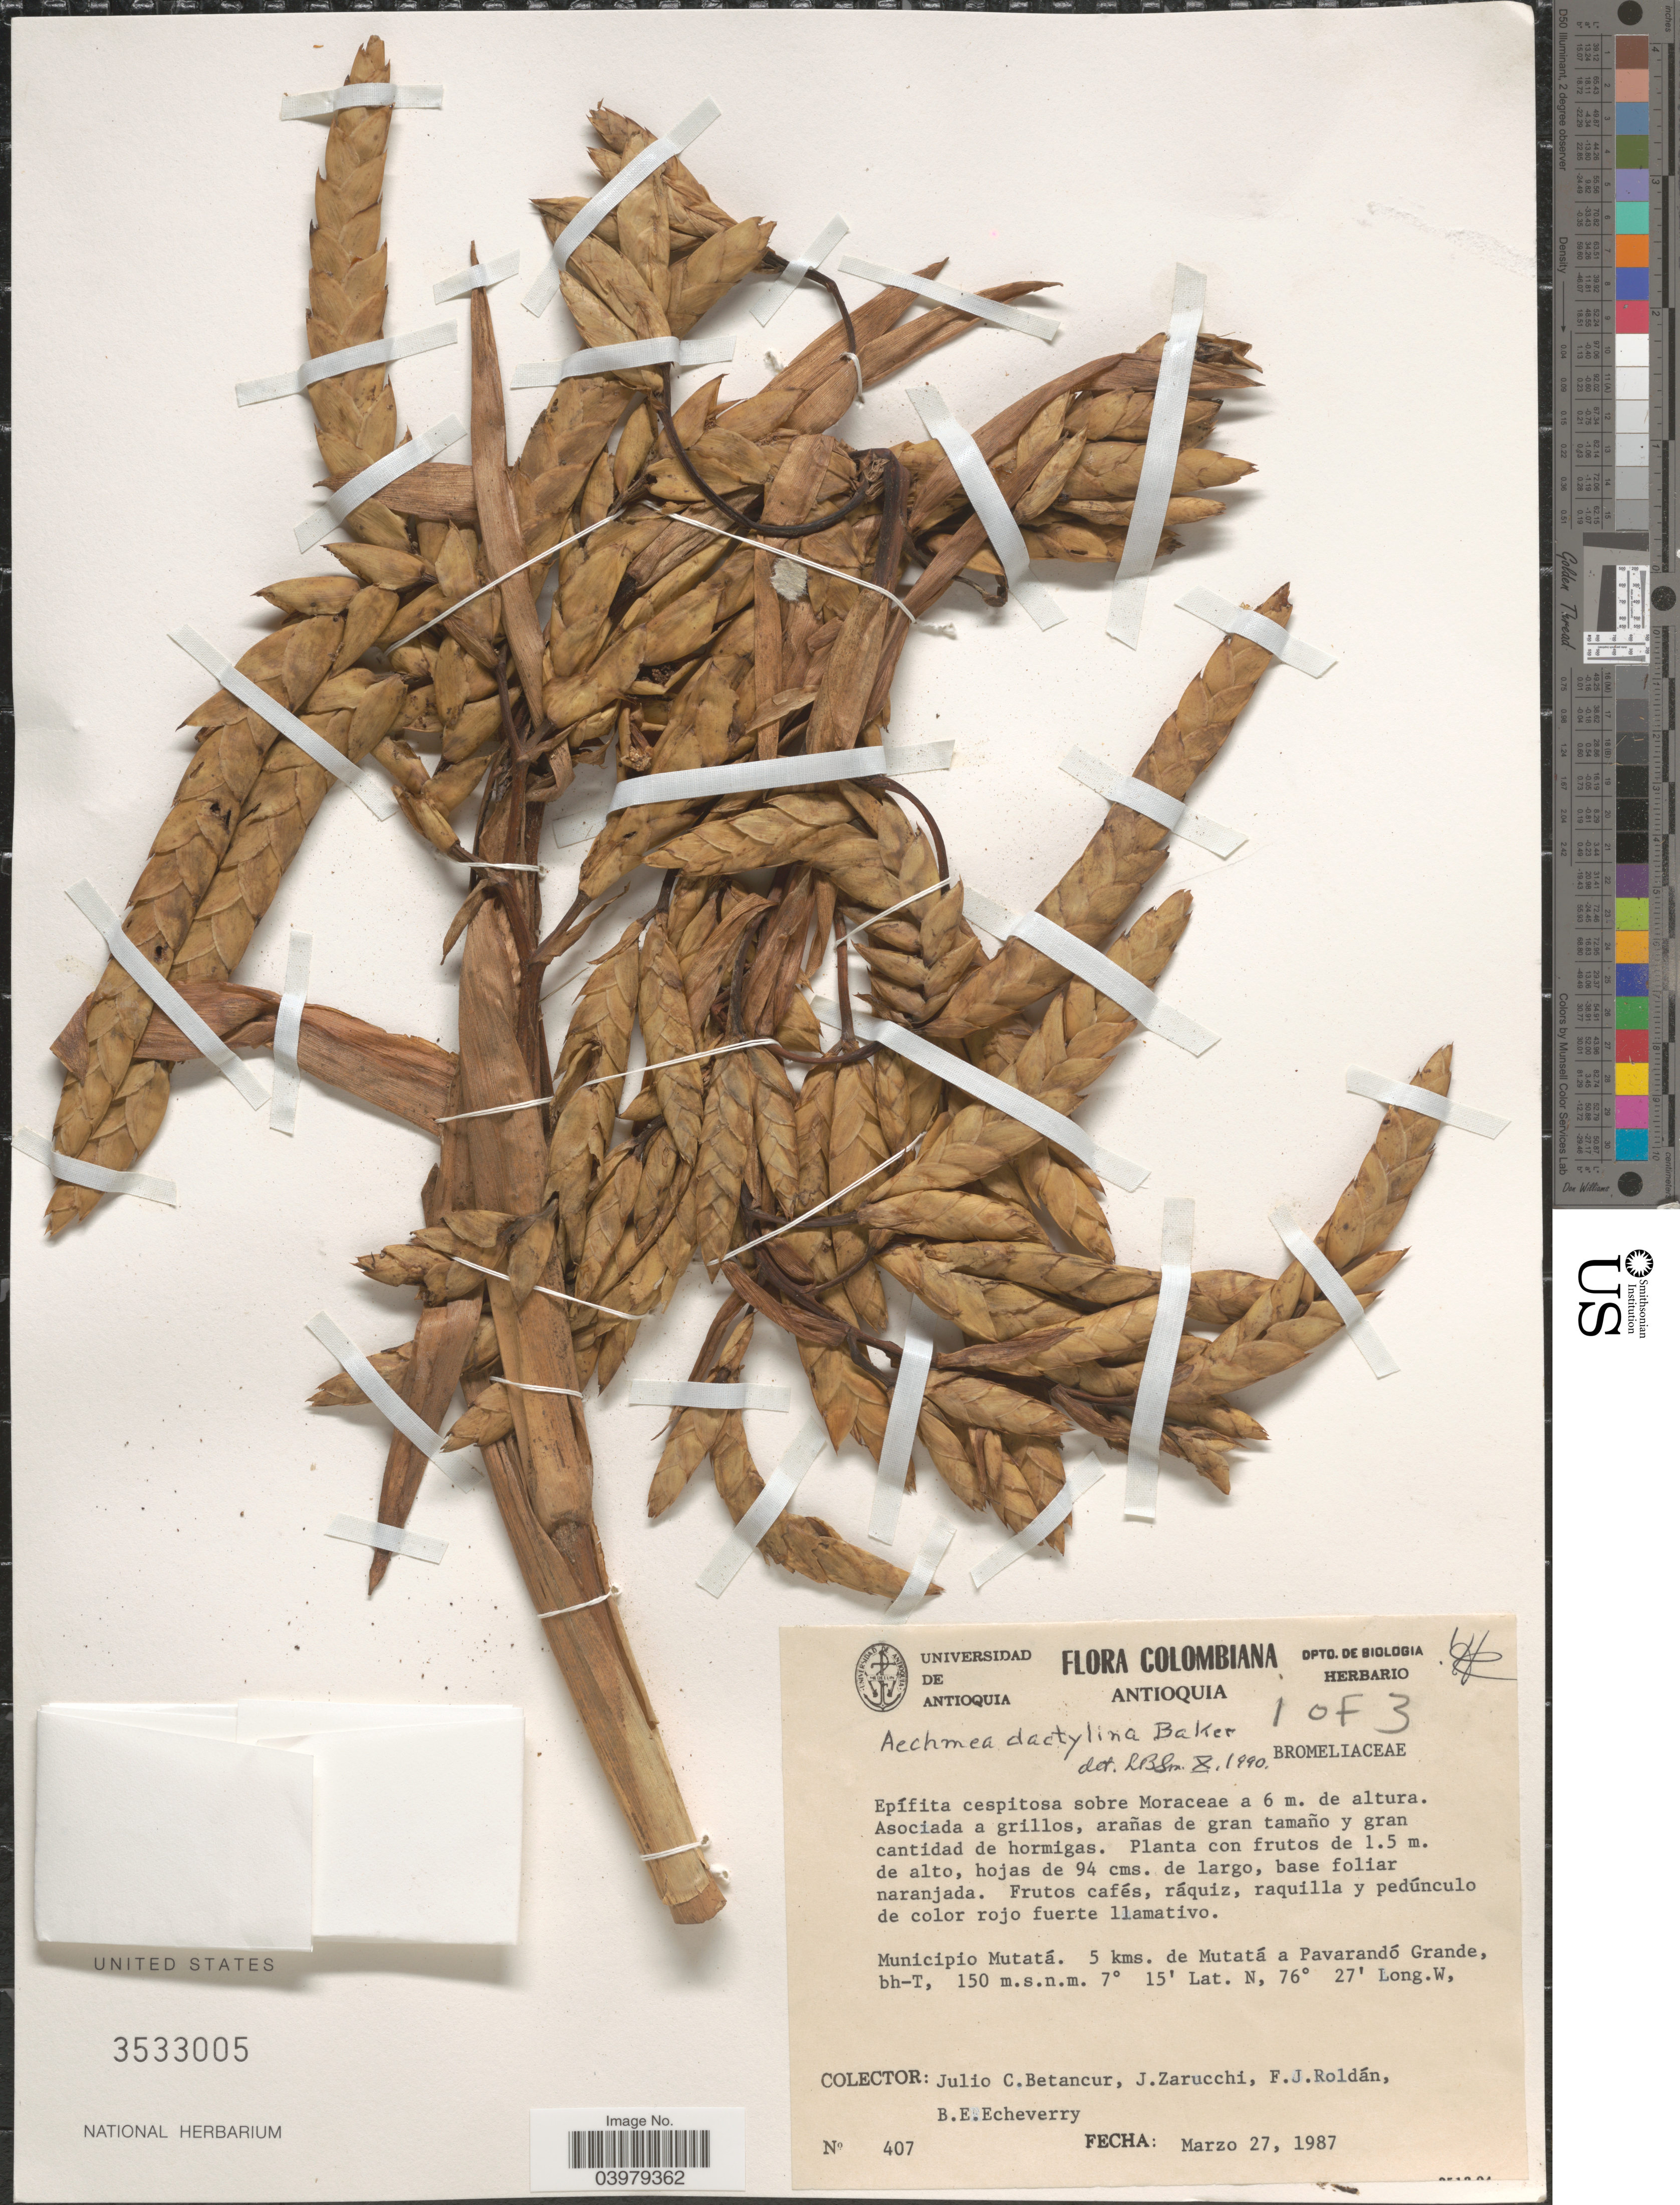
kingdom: Plantae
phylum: Tracheophyta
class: Liliopsida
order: Poales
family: Bromeliaceae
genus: Aechmea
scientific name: Aechmea dactylina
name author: Baker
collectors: J. C. Betancur, J. L. Zarucchi, F. J. Roldán & B. Echeverry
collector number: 407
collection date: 1987-03-27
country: Colombia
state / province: Antioquia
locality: Municipio Mutatá. 5 kms. de Mutatá a Pavarandó Grande.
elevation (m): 150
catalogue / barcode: US 3533005